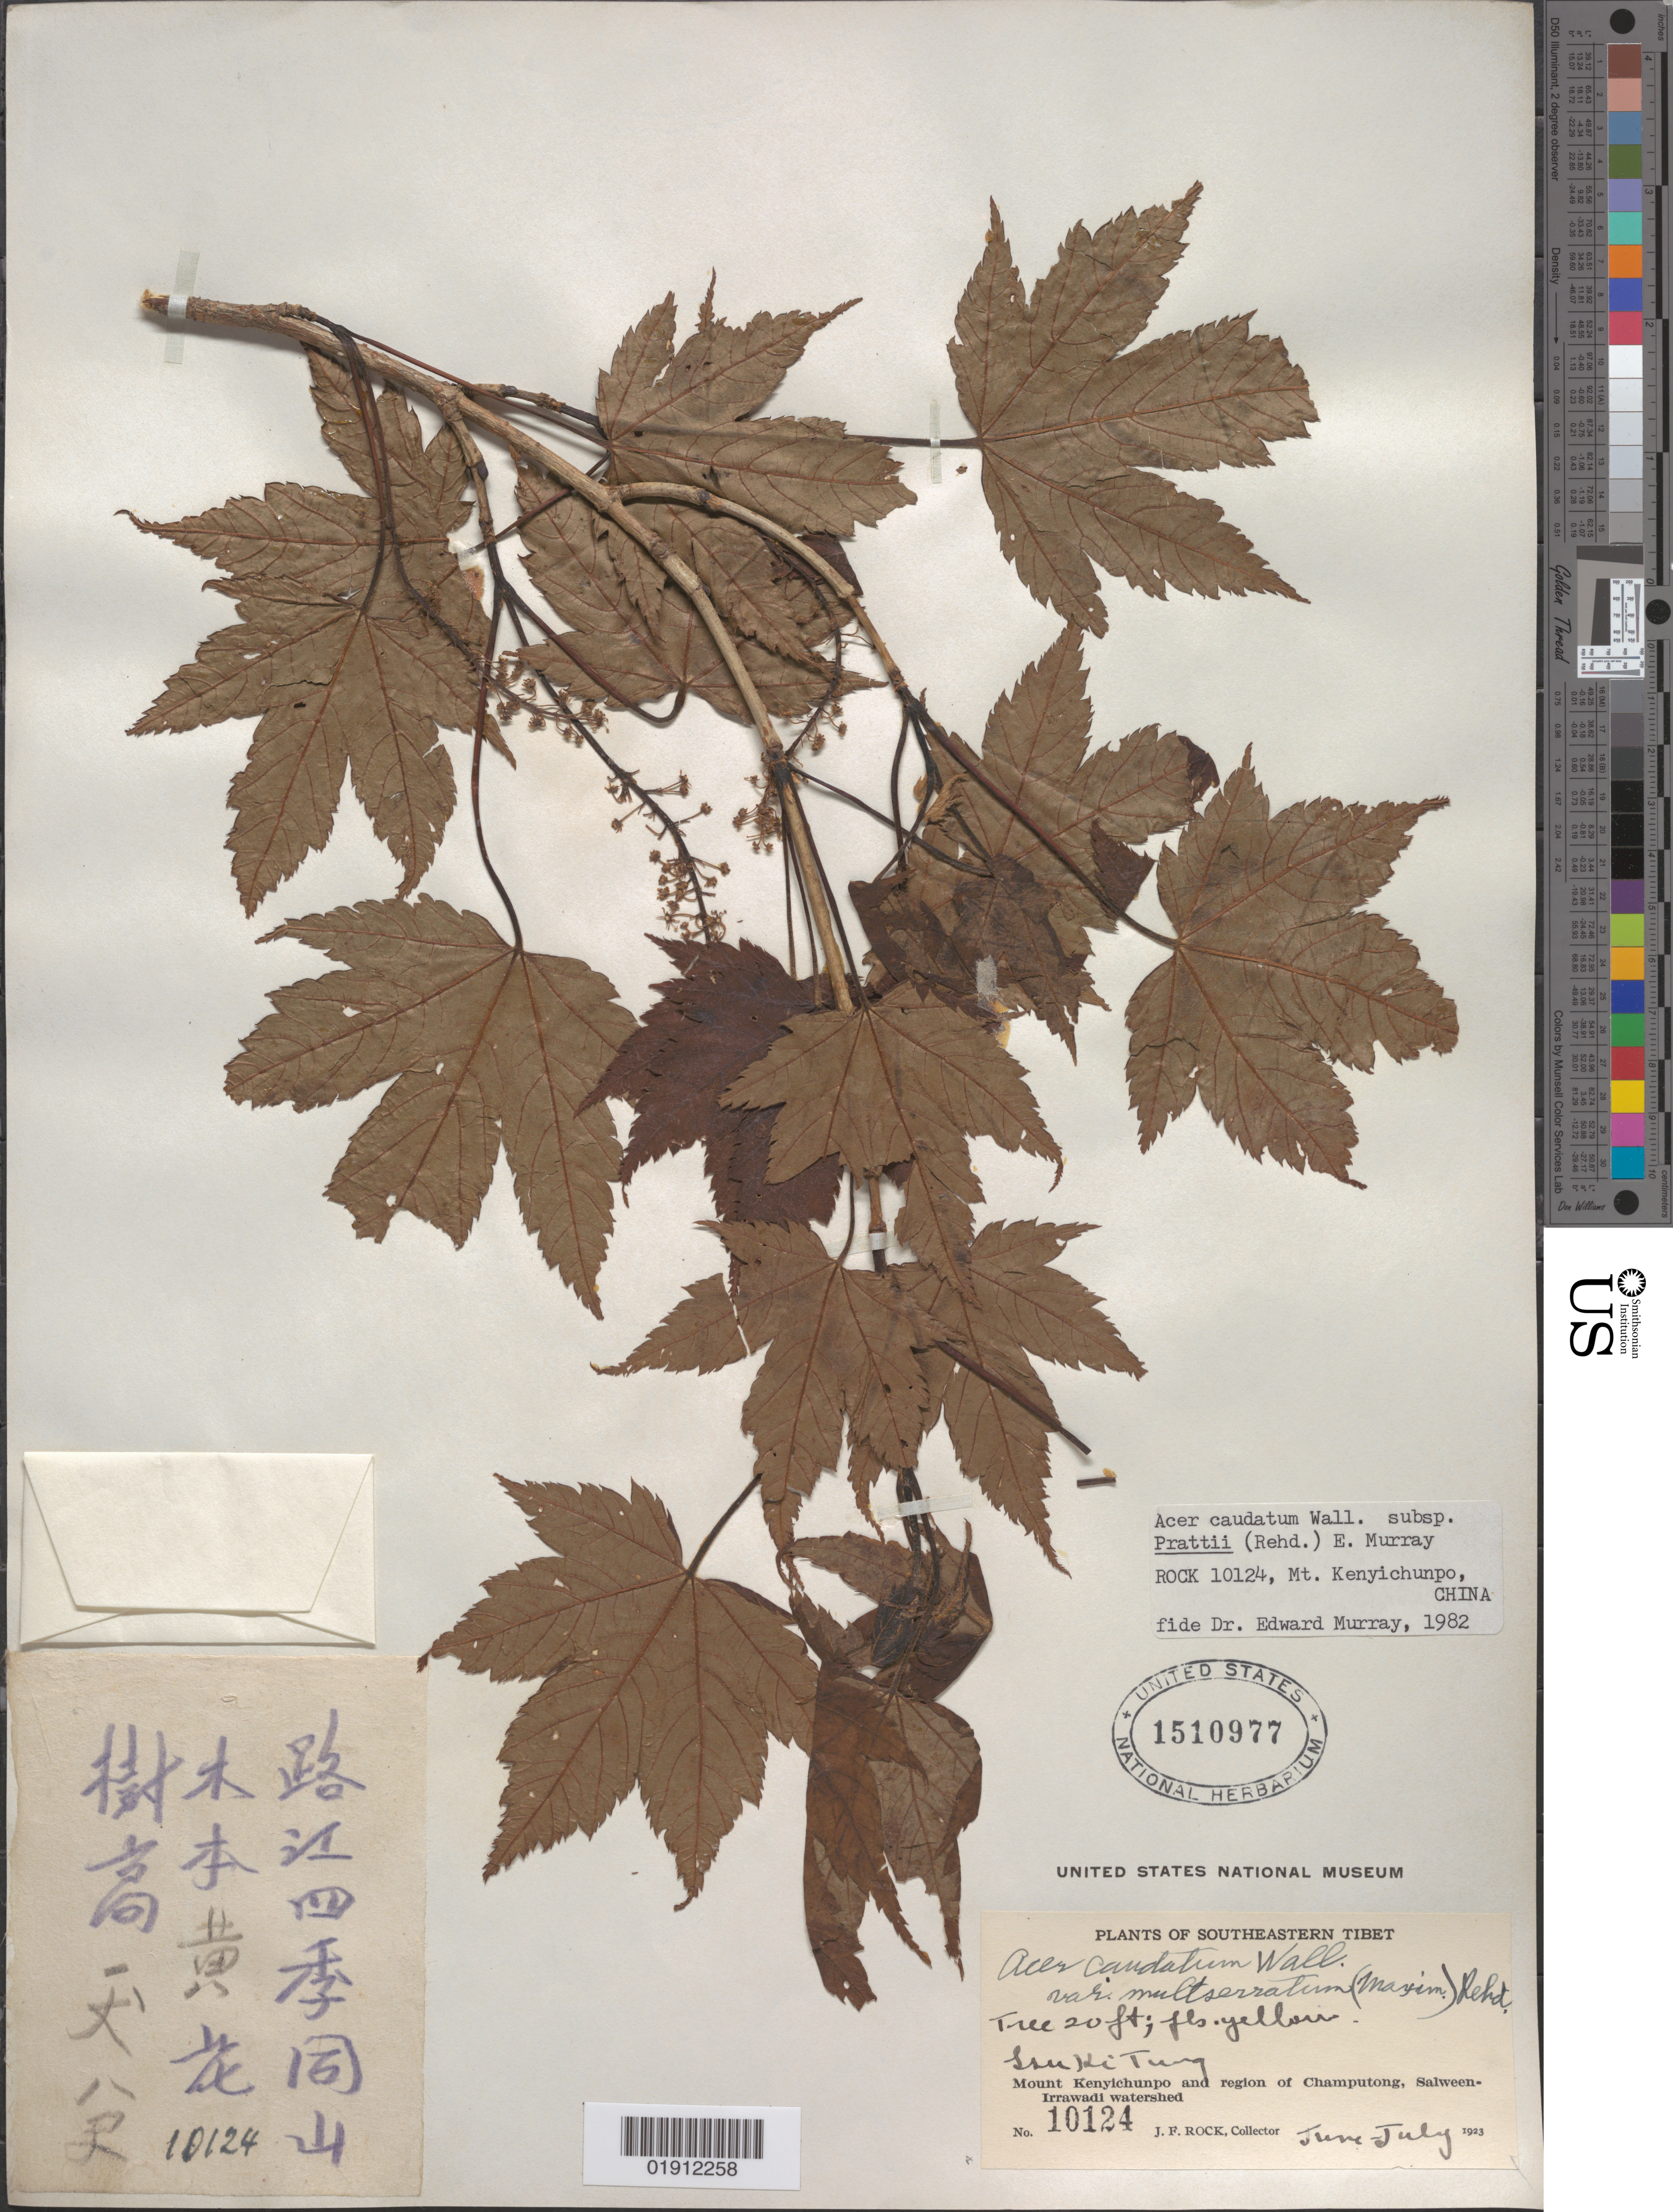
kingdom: Plantae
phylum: Tracheophyta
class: Magnoliopsida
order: Sapindales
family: Sapindaceae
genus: Acer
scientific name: Acer caudatum subsp. prattii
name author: (Rehder) A.E. Murray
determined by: Murray, Edward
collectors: J. F. Rock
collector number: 10124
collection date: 1923-06/1923-07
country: China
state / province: Xizang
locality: Southeastern Tibet. Ssu Ki Tung [?]. Mount Kenyichupo and region of Champutong, Salween-Irrawadi watershed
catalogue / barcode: US 1510977